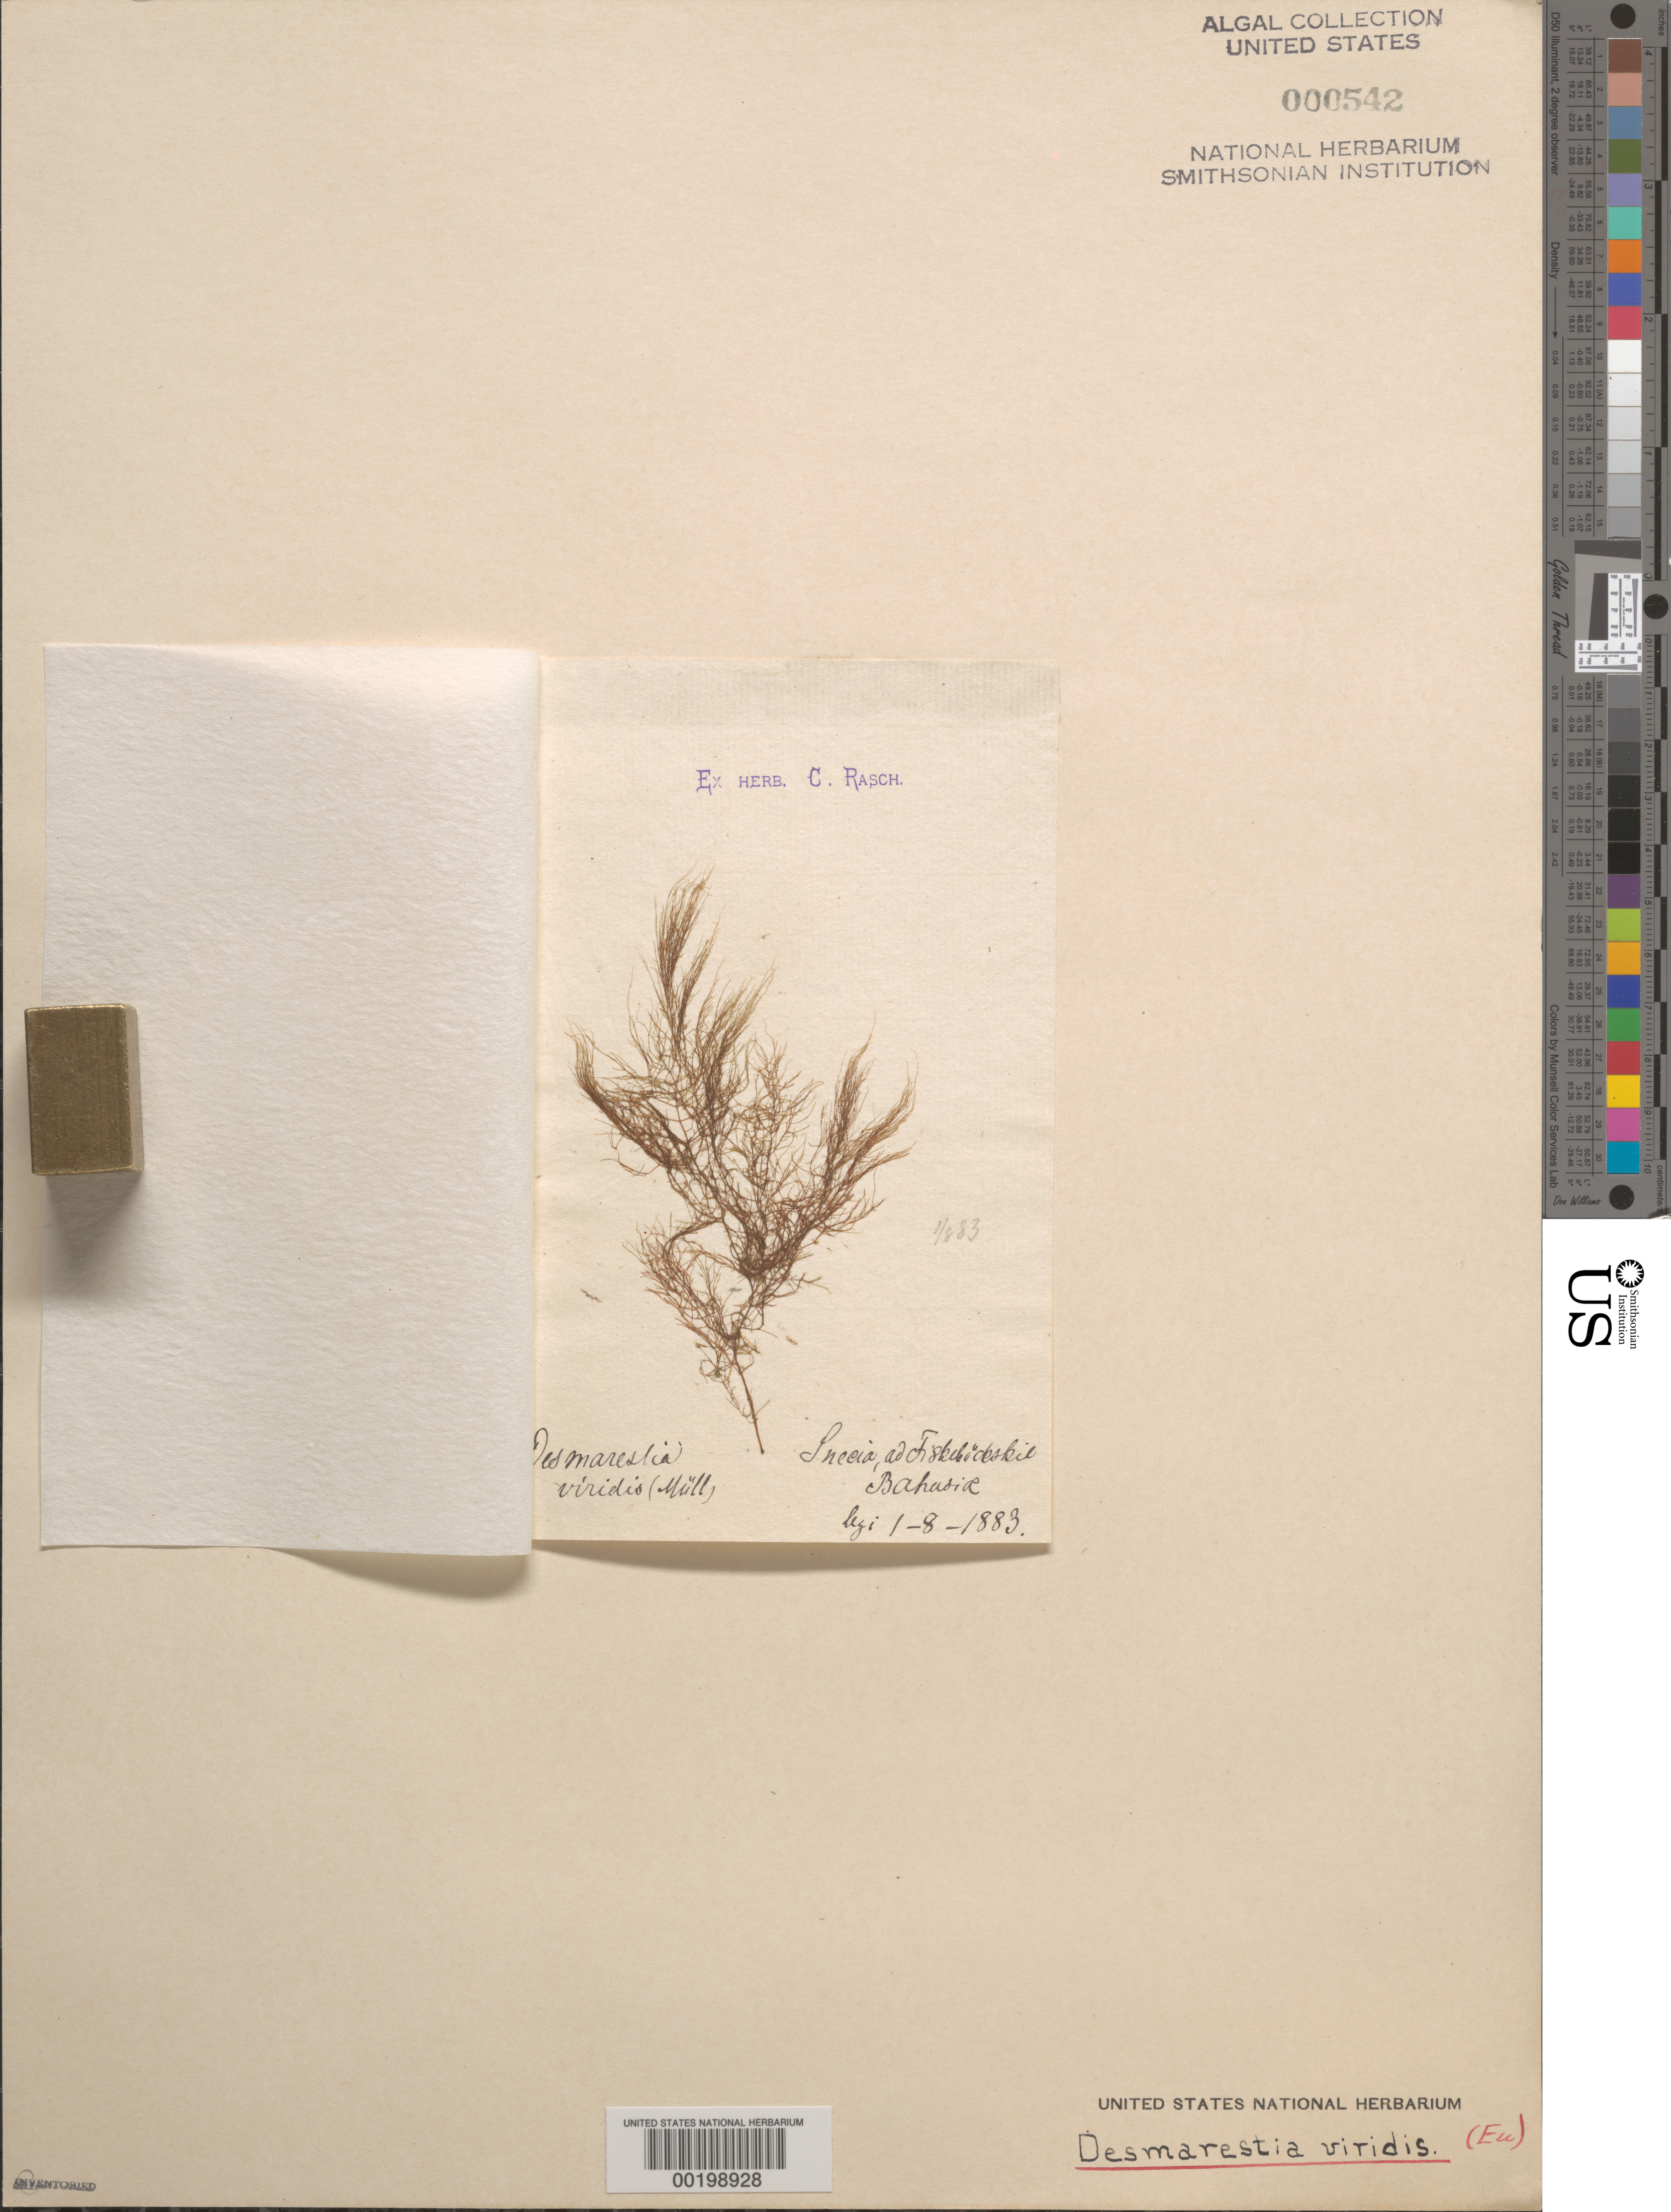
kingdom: Chromista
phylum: Ochrophyta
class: Phaeophyceae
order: Desmarestiales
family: Desmarestiaceae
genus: Desmarestia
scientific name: Desmarestia viridis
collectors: C. Rasch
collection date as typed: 01 Aug 1883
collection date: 1883-08-01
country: Sweden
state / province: Västra Götaland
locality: Fiskebackskil, bohuslan (bahusiae)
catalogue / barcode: US 542